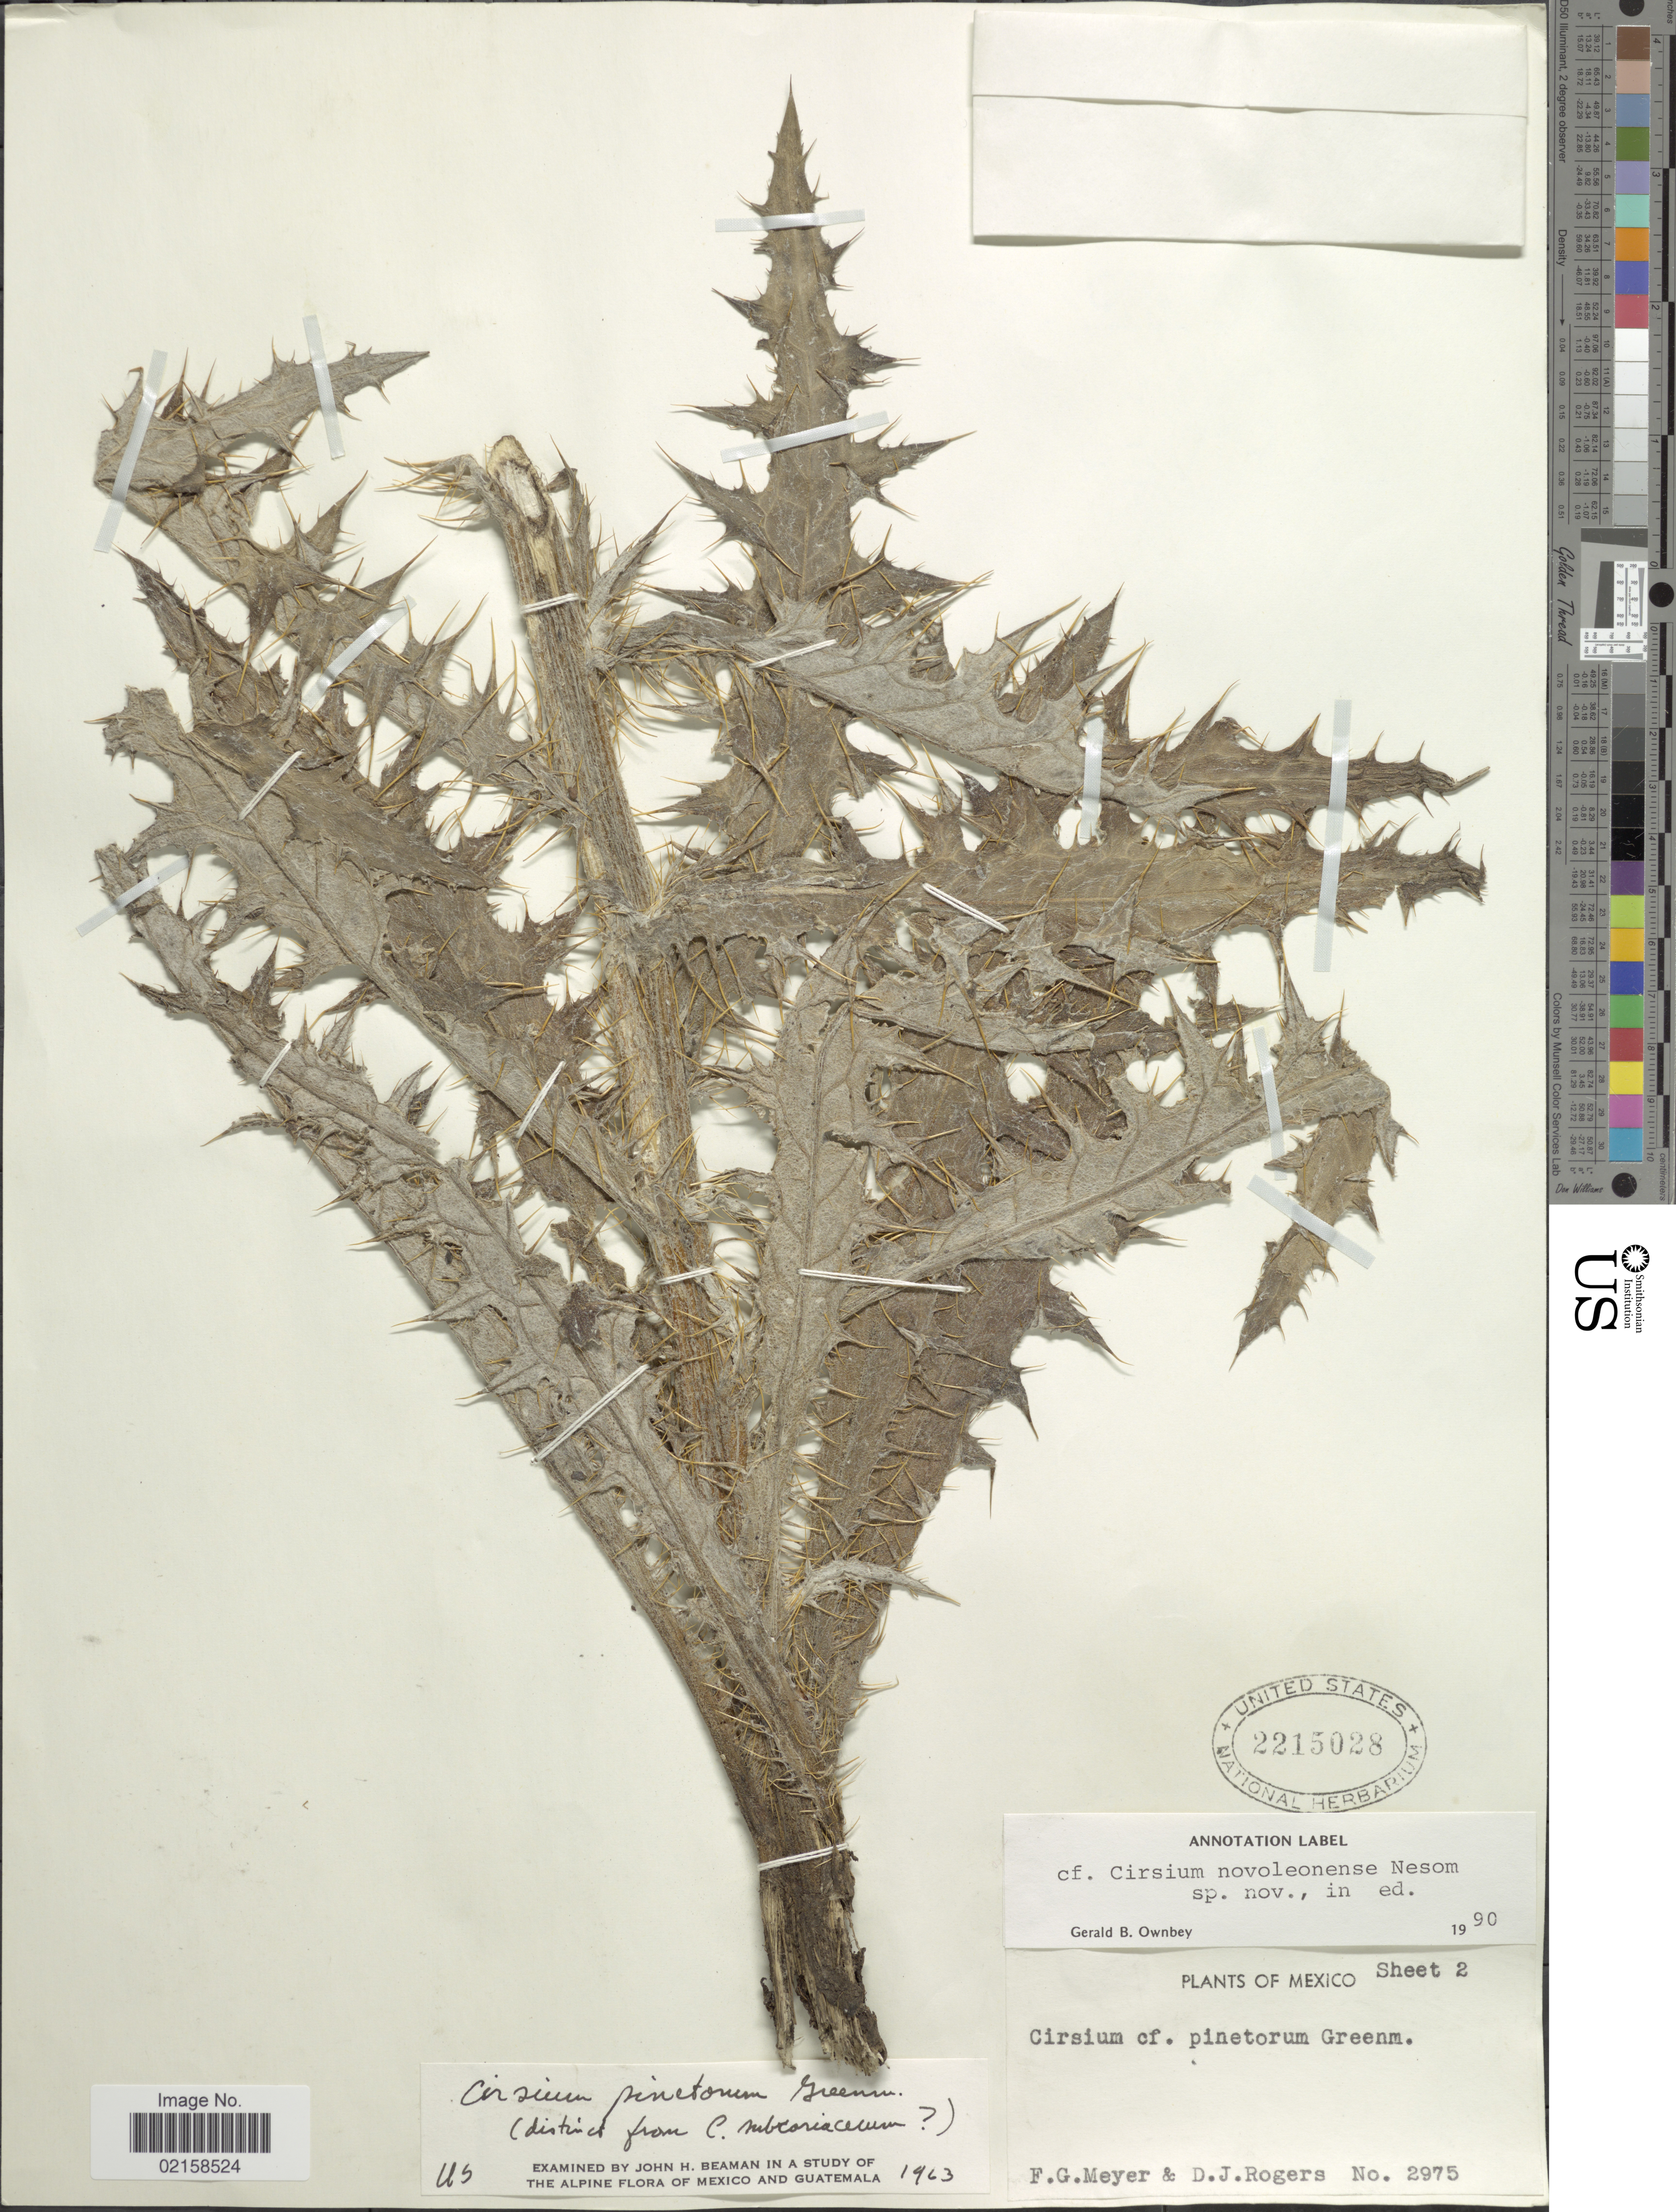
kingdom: Plantae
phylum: Tracheophyta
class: Magnoliopsida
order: Asterales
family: Asteraceae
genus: Cirsium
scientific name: Cirsium novoleonensis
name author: G.L. Nesom & García-Mor.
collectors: F. G. Meyer & D. J. Rogers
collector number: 2975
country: Mexico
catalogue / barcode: US 2215028